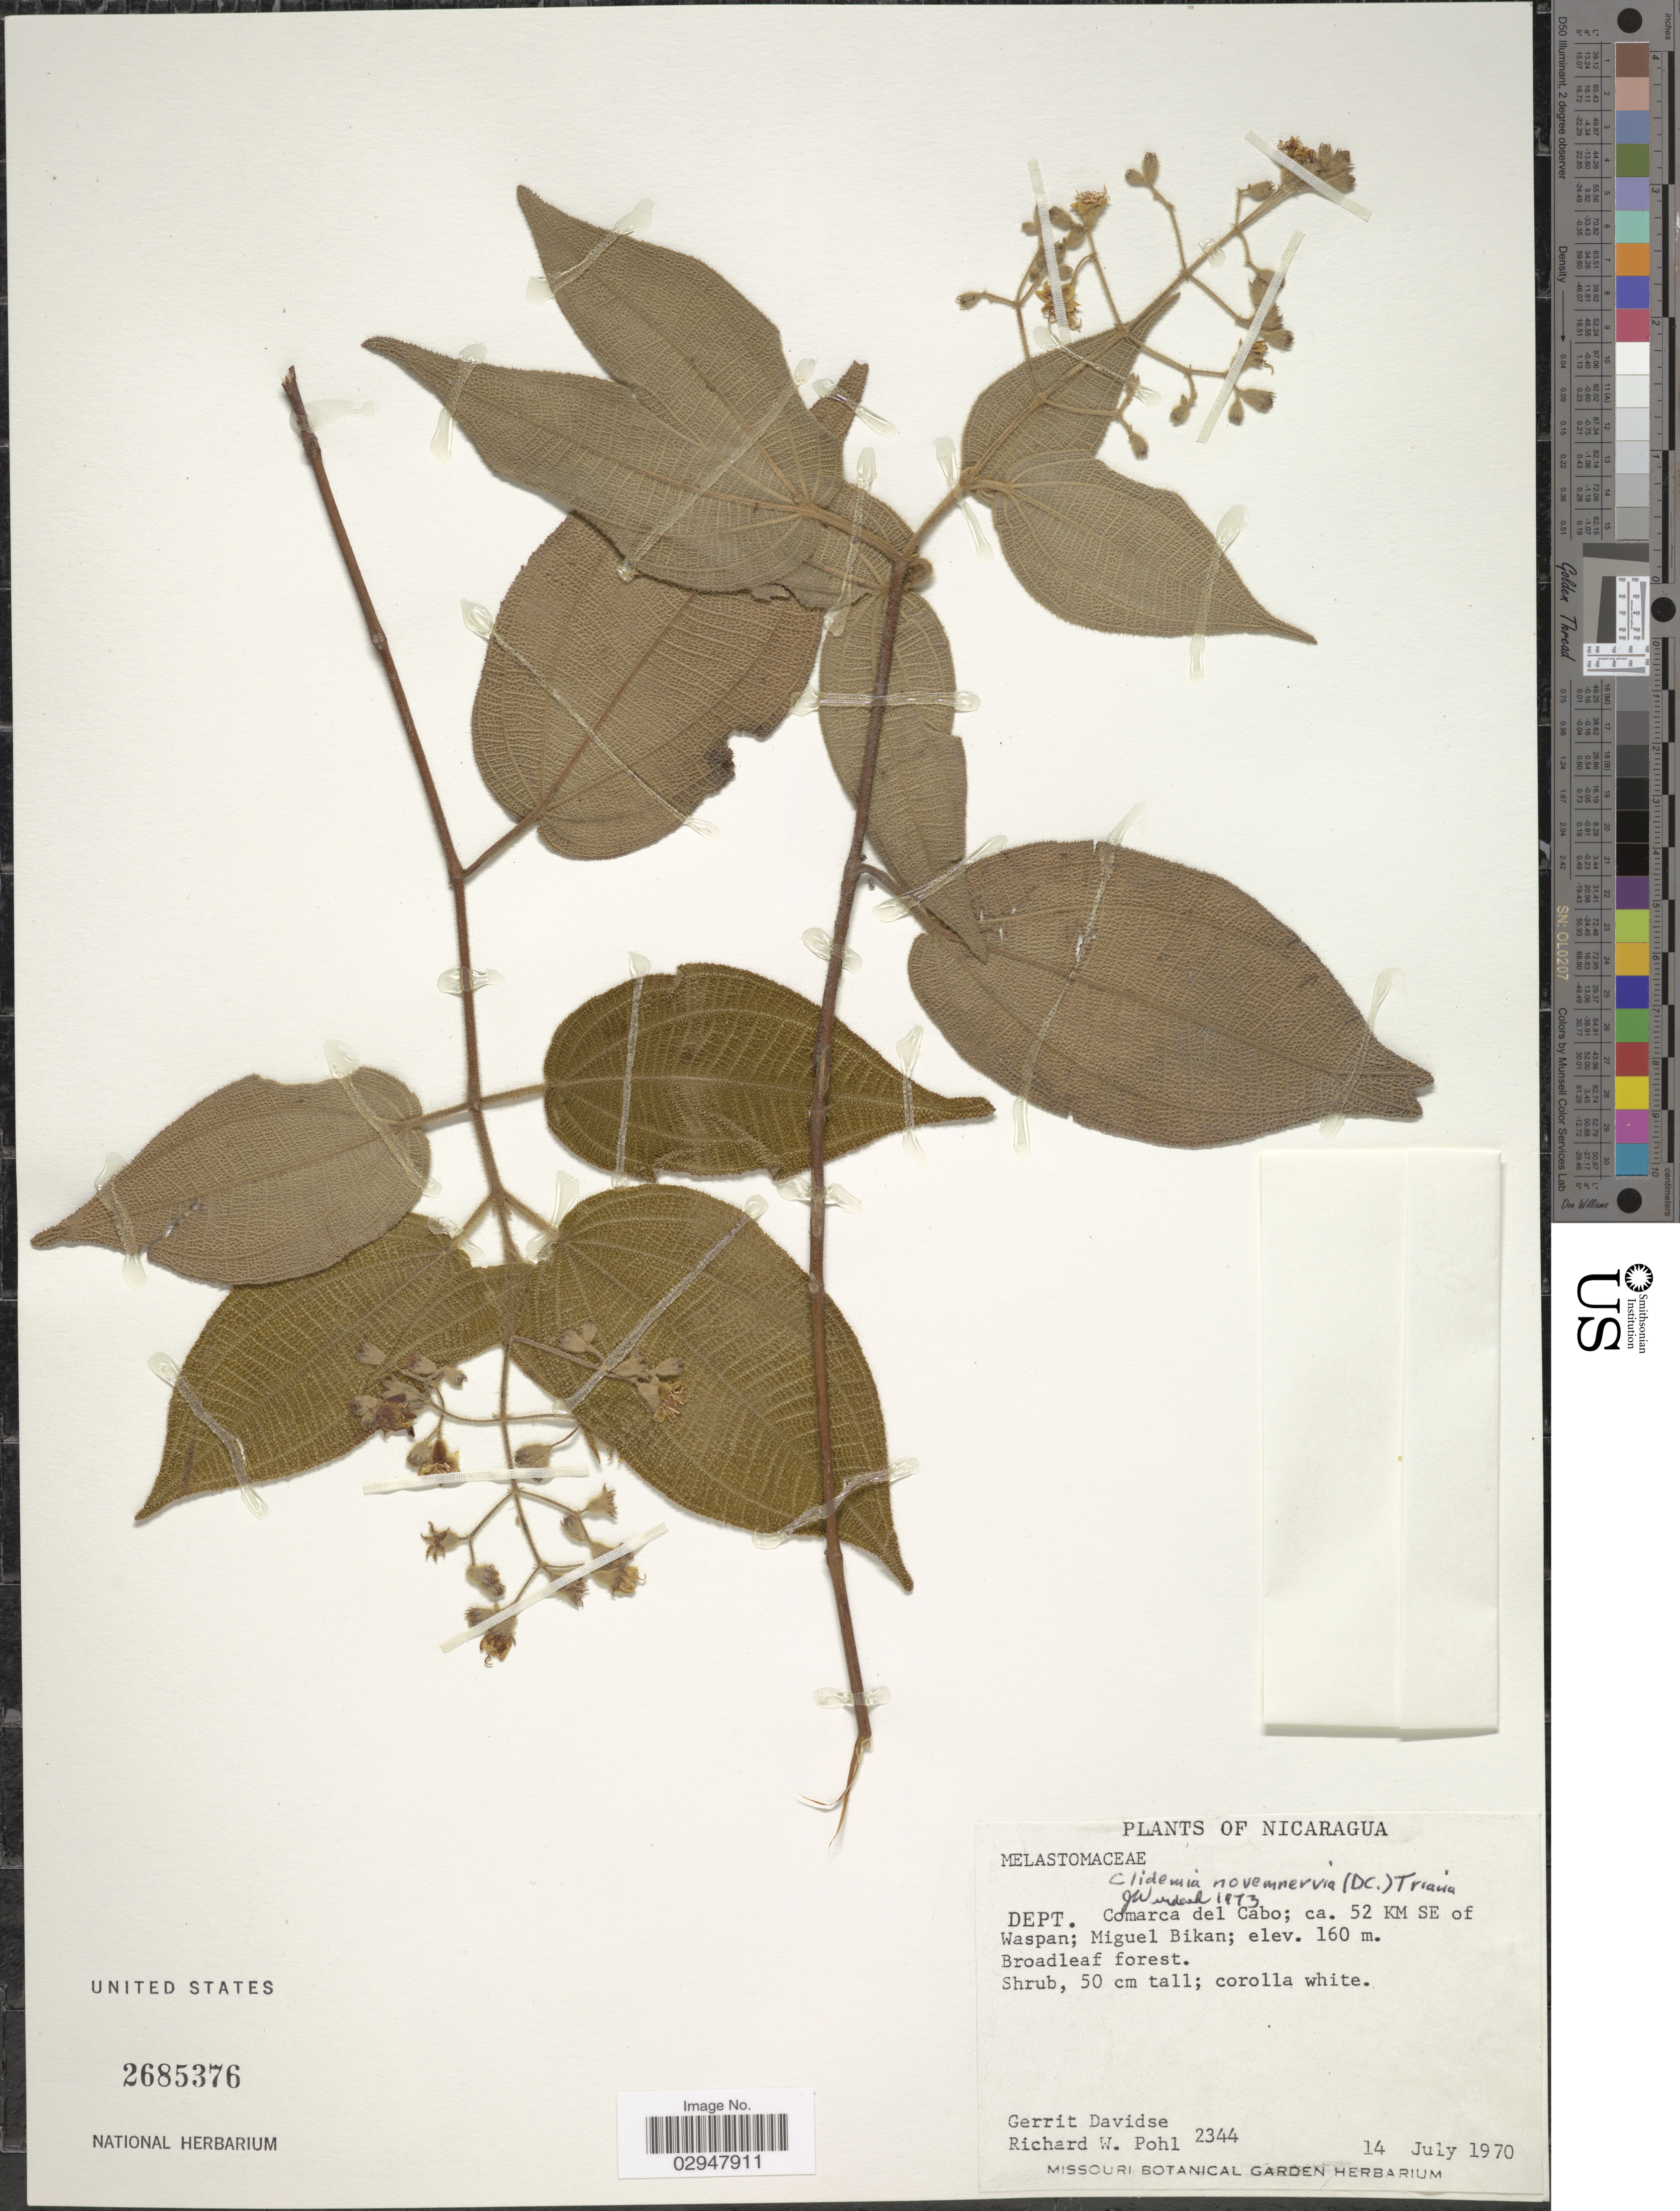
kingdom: Plantae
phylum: Tracheophyta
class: Magnoliopsida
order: Myrtales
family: Melastomataceae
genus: Clidemia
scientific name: Clidemia novemnervia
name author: (DC.) Triana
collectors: G. Davidse & R. W. Pohl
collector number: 2344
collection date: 1970-07-14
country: Nicaragua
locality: Dept. Comarca del Cabo, ca. 52 Km SE of Waspan, Miguel Bikan.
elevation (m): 160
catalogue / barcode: US 2685376